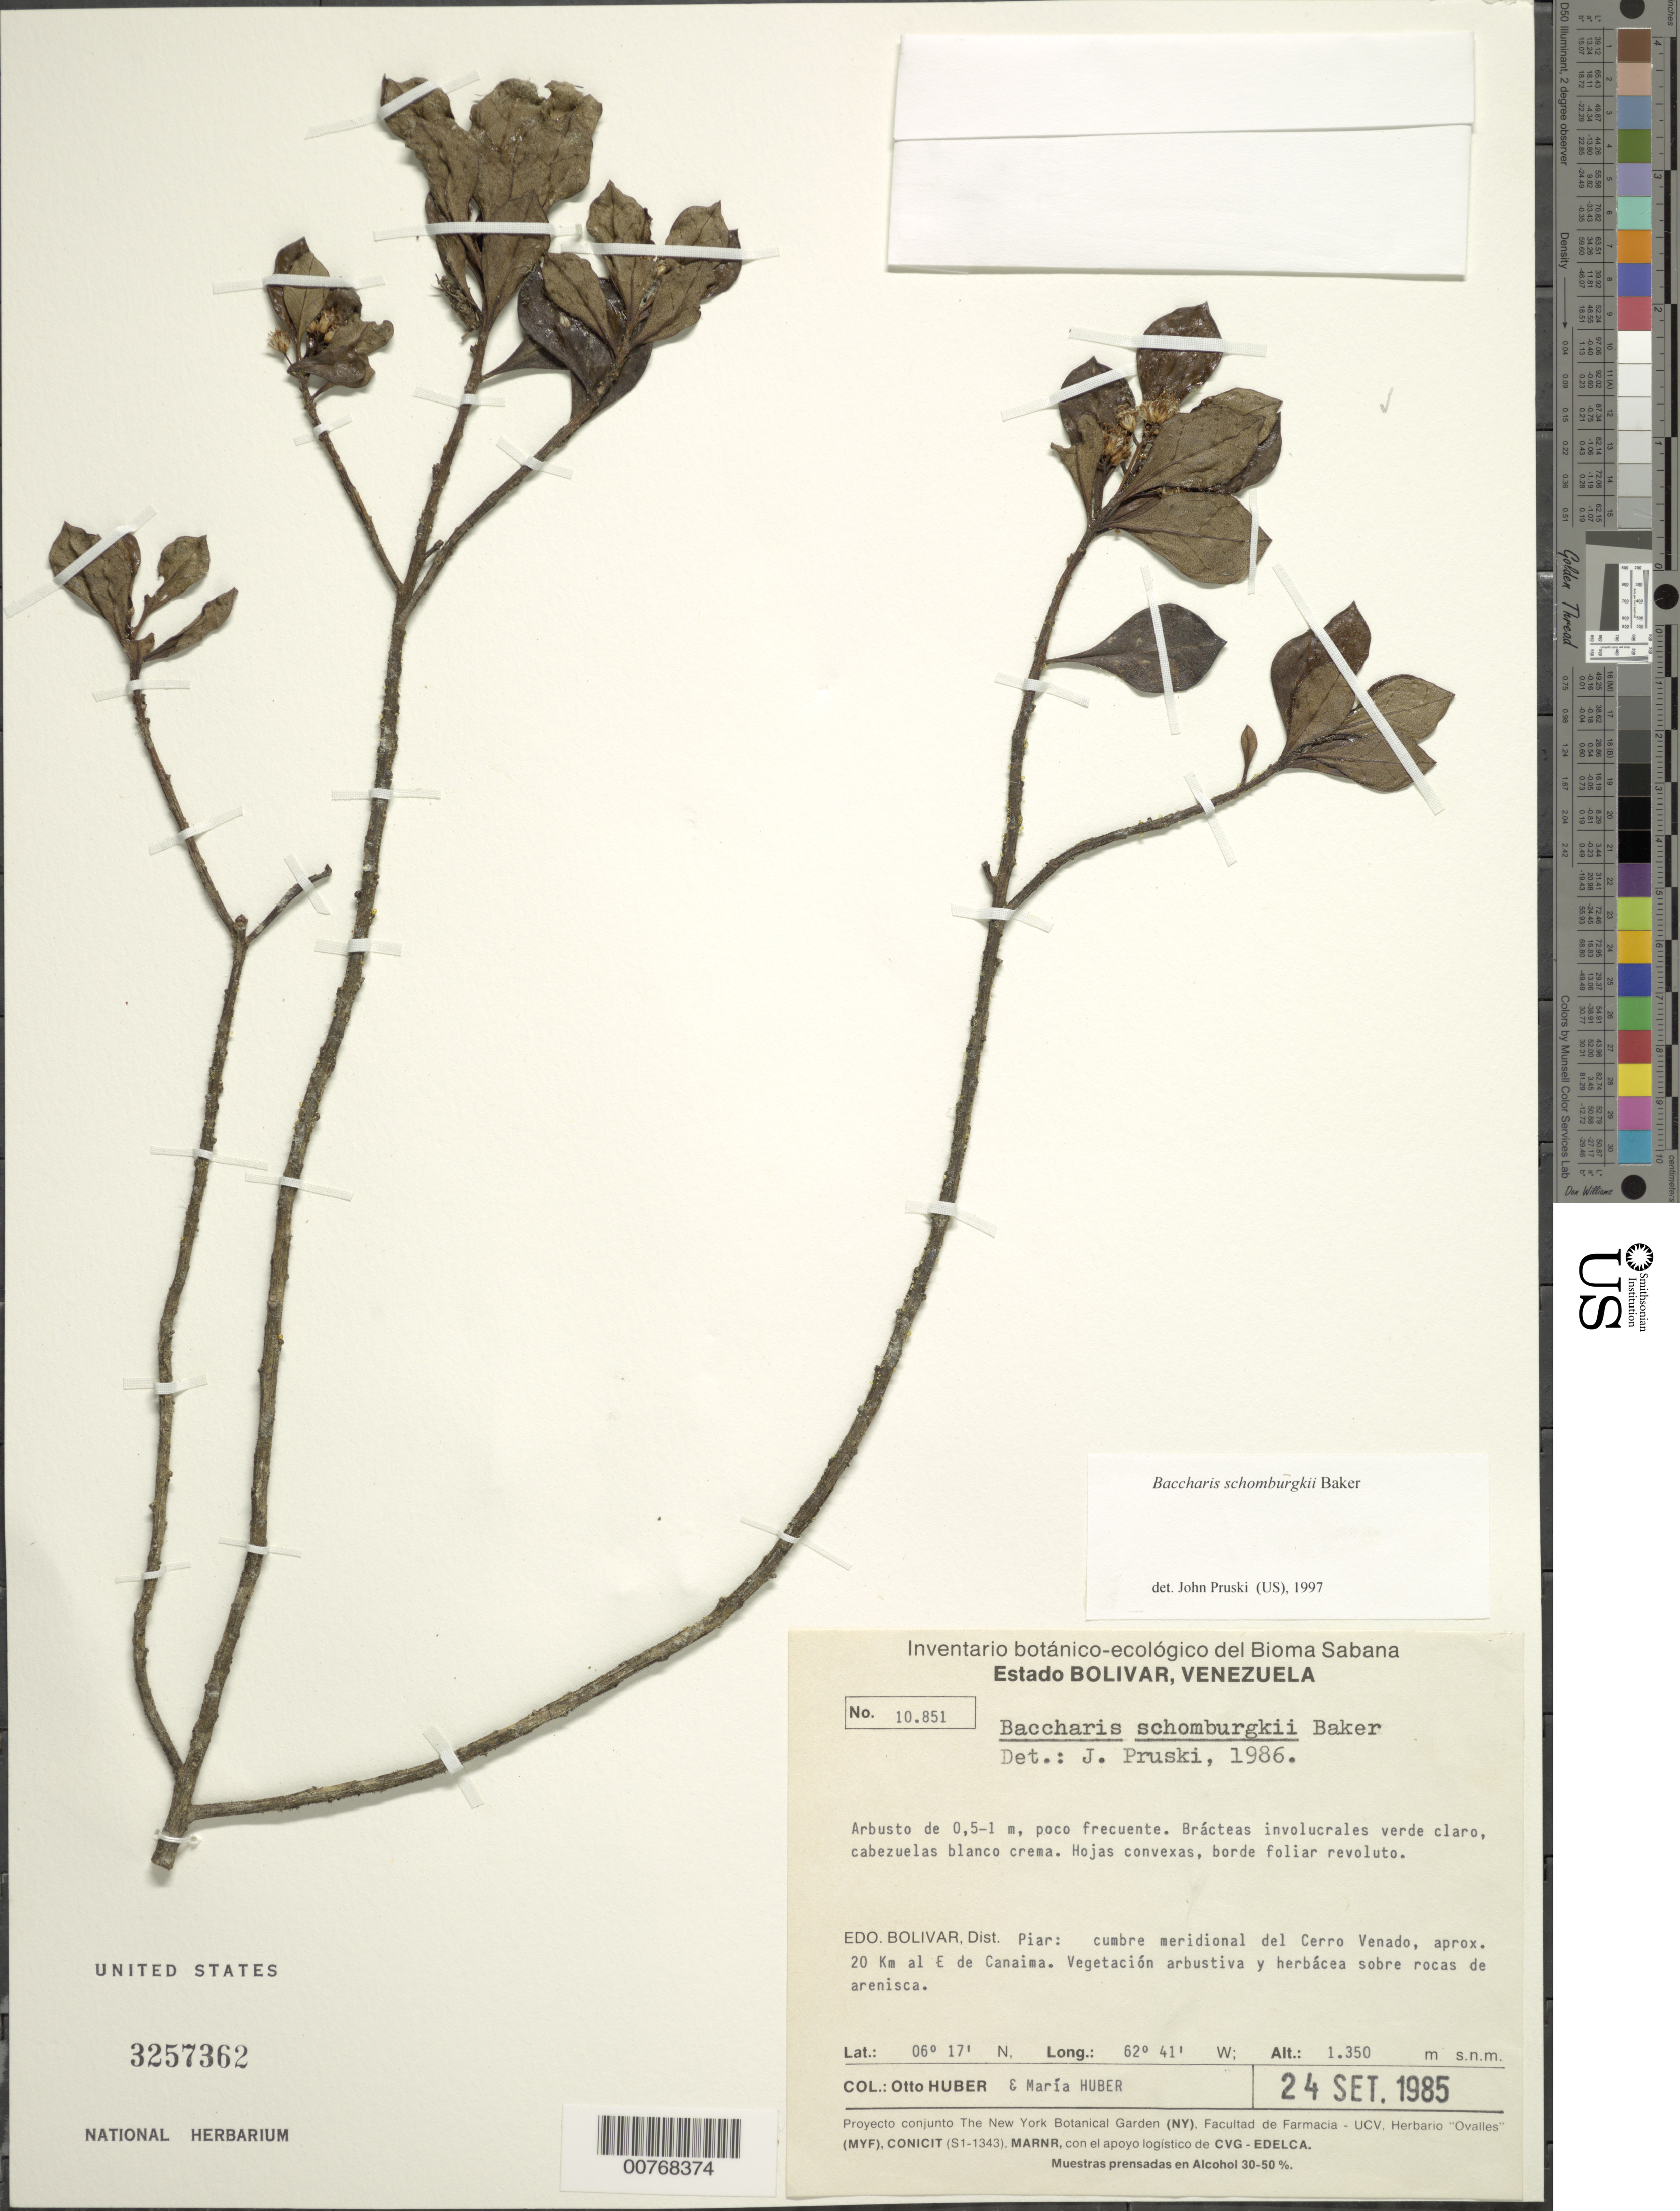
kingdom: Plantae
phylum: Tracheophyta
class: Magnoliopsida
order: Asterales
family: Asteraceae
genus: Baccharis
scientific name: Baccharis schomburgkii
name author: Baker in Mart.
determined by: Pruski, J. F.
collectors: O. Huber & M. Huber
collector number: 10851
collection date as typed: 24-Sep-85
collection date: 1985-09-24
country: Venezuela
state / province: Bolívar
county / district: Piar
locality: Cerro Venado, 20 km E of Canaima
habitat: Vegetation shrubs and grasses on sandstone rocks.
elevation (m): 1350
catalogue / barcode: US 3257362